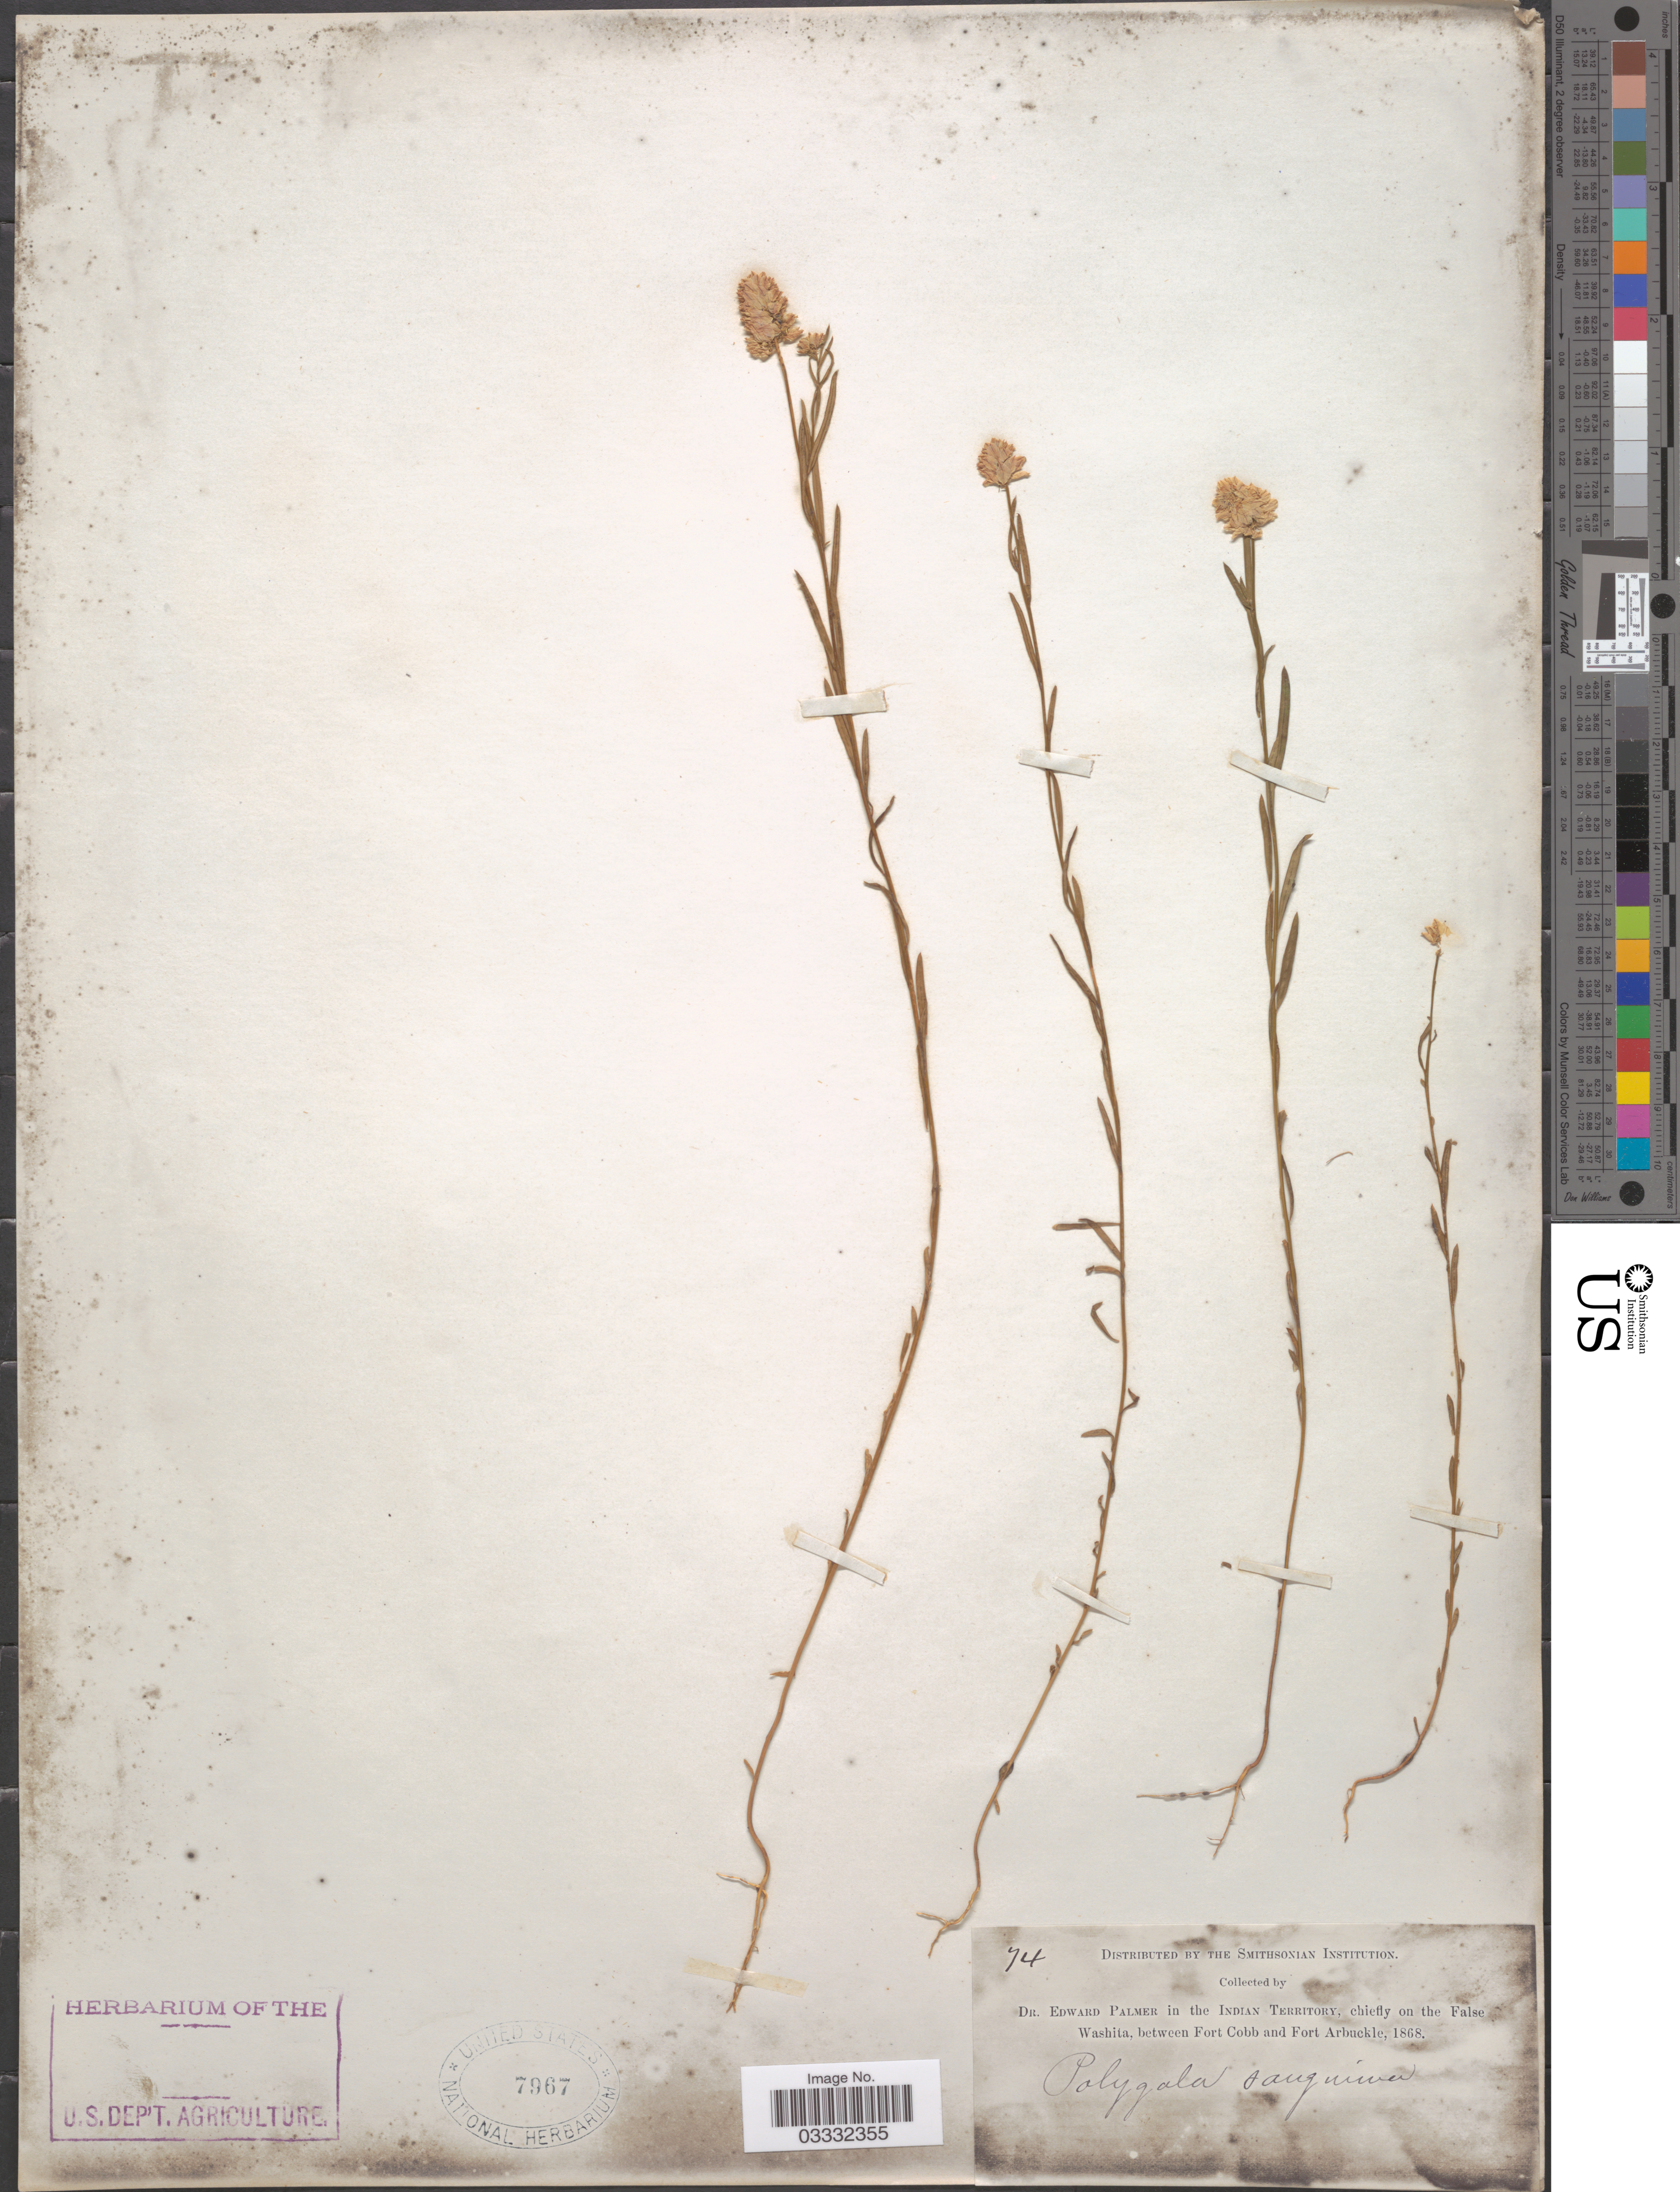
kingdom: Plantae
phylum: Tracheophyta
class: Magnoliopsida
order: Fabales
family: Polygalaceae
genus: Polygala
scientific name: Polygala sanguinea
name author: L.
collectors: E. Palmer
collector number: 74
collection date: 1868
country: United States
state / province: Oklahoma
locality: In the Indian Territory, chiefly on the False Washita, between Fort Cobb and Fort Arbuckle.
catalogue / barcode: US 7967